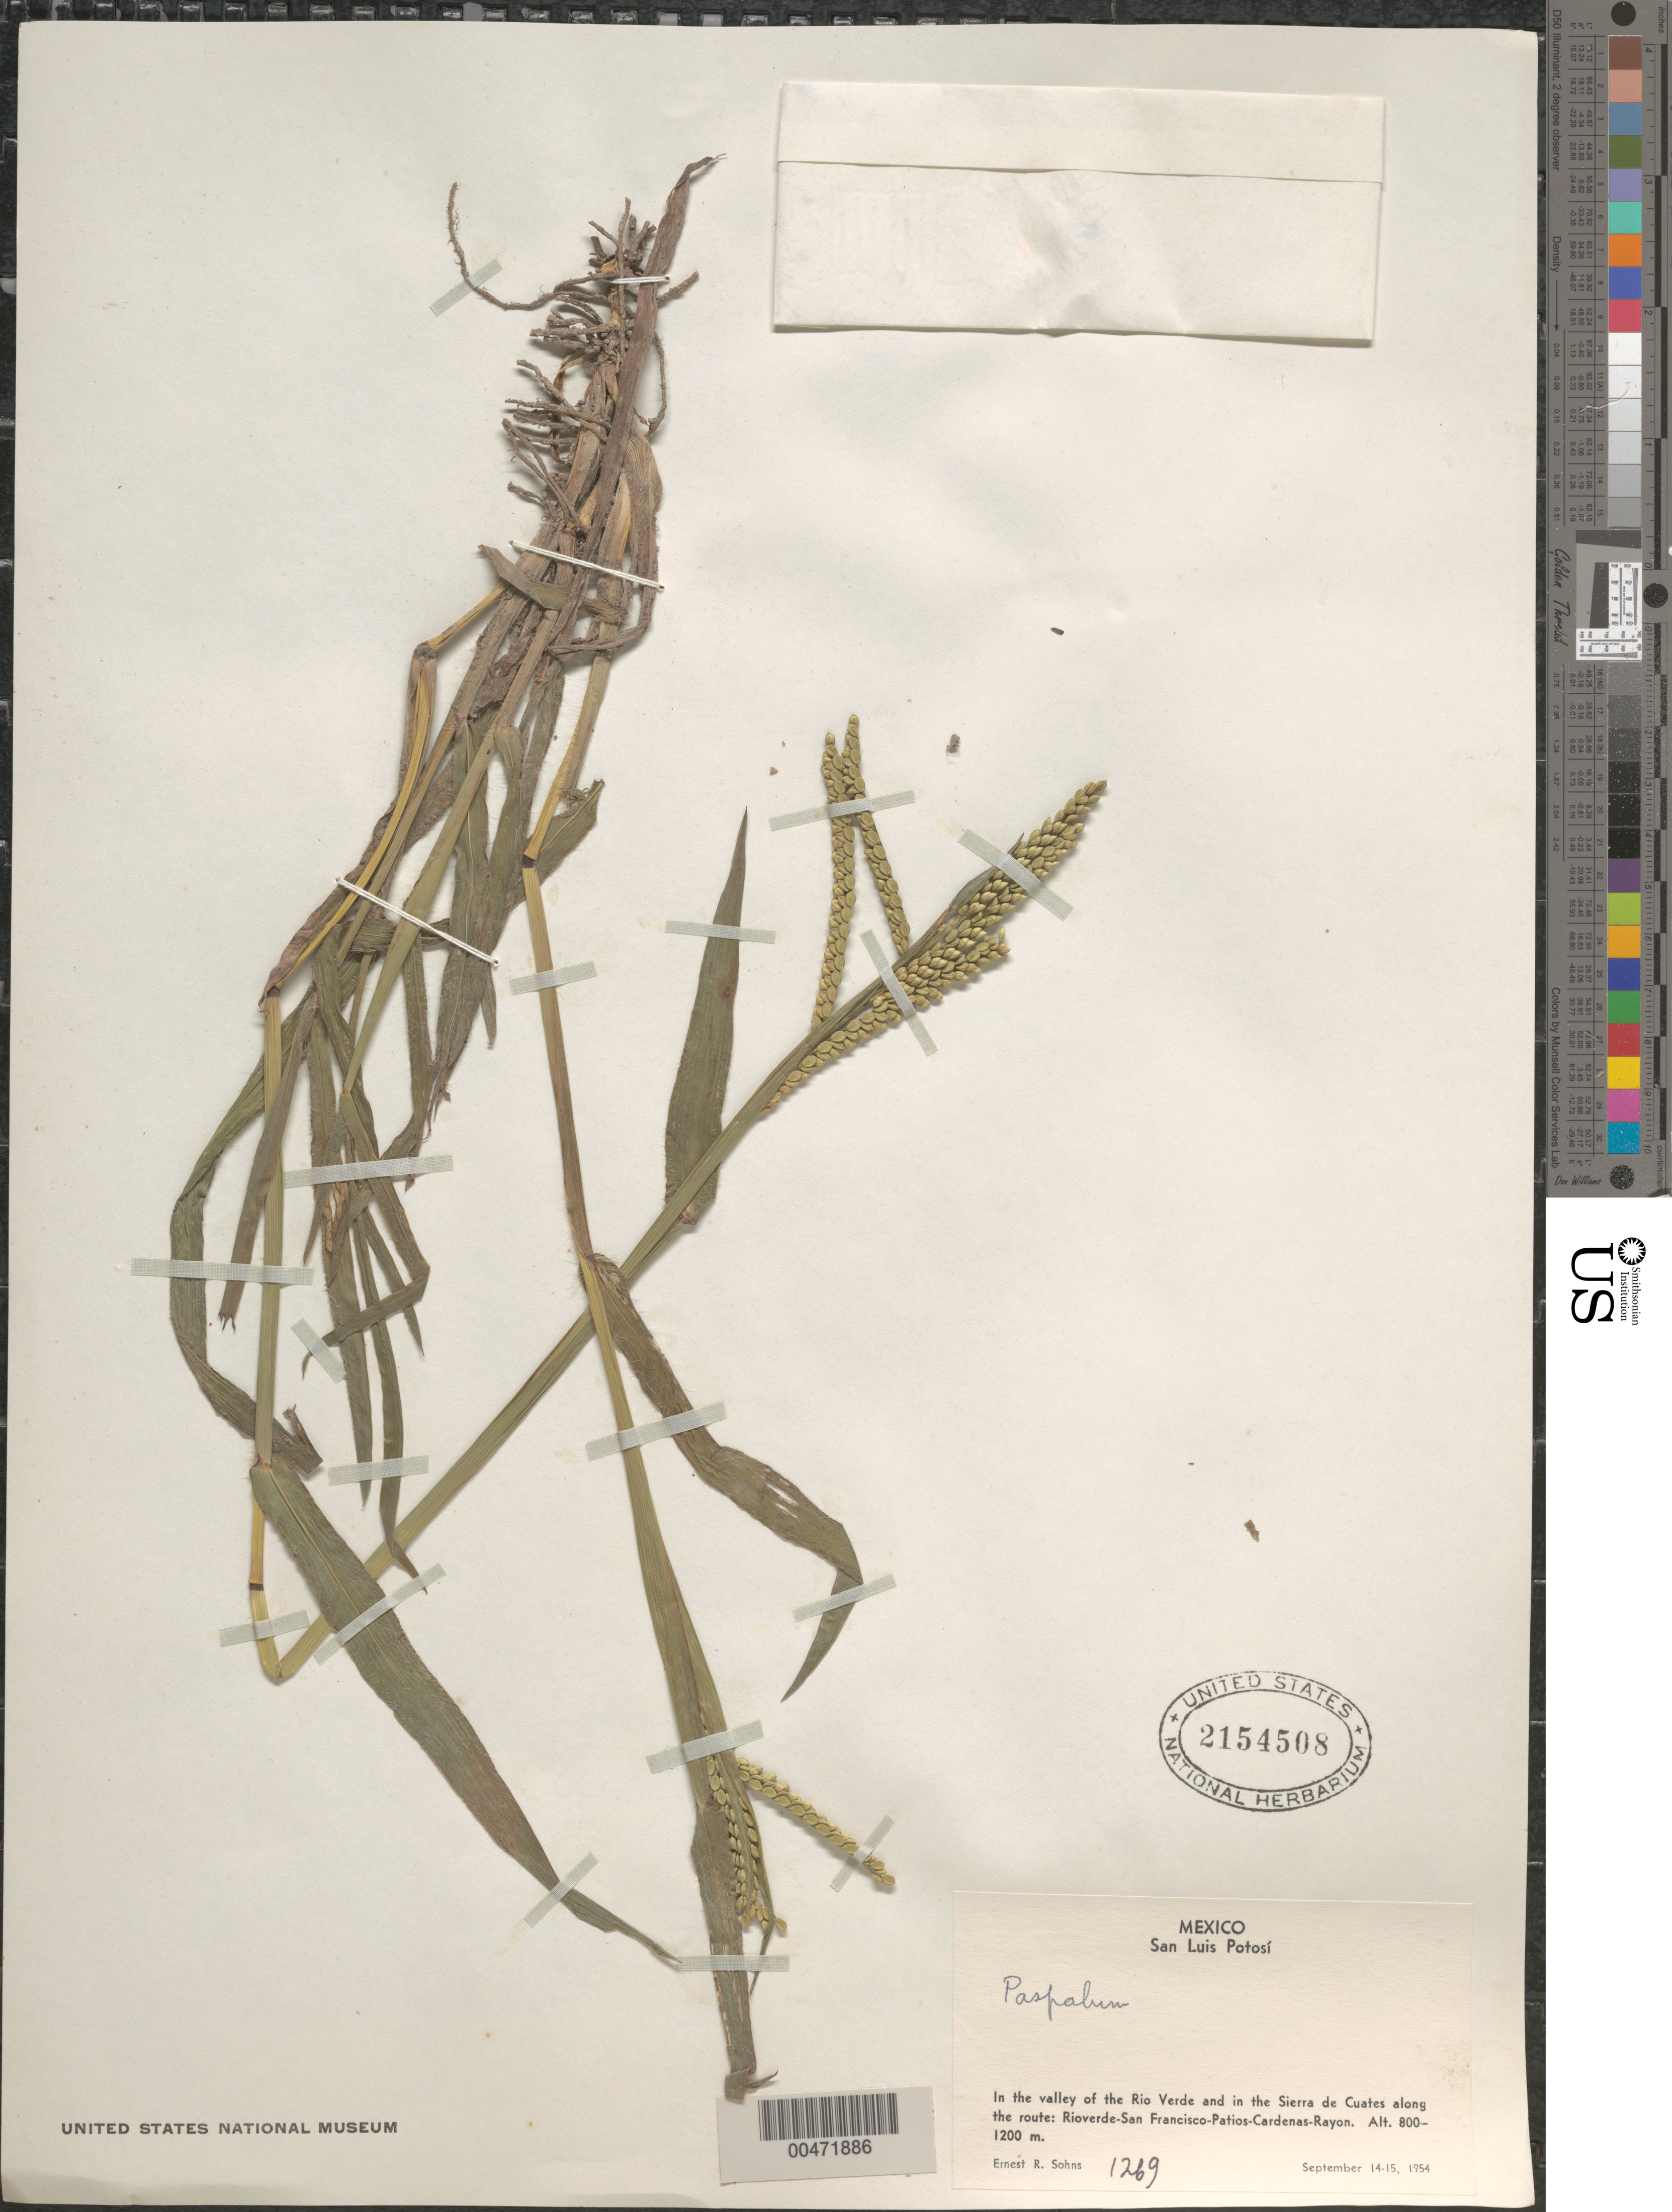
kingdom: Plantae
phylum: Tracheophyta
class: Liliopsida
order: Poales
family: Poaceae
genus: Paspalum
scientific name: Paspalum sp.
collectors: E. R. Sohns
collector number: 1269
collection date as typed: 14 Sep 1954 to 15 Sep 1954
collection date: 1954-09-14/1954-09-15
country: Mexico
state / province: San Luis Potosi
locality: Valley of the Rio Verde & in the Sierra de Cuates along the route: Rioverde-San Francisco-Patios-Cardenas-Rayon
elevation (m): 800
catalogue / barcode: US 2154508